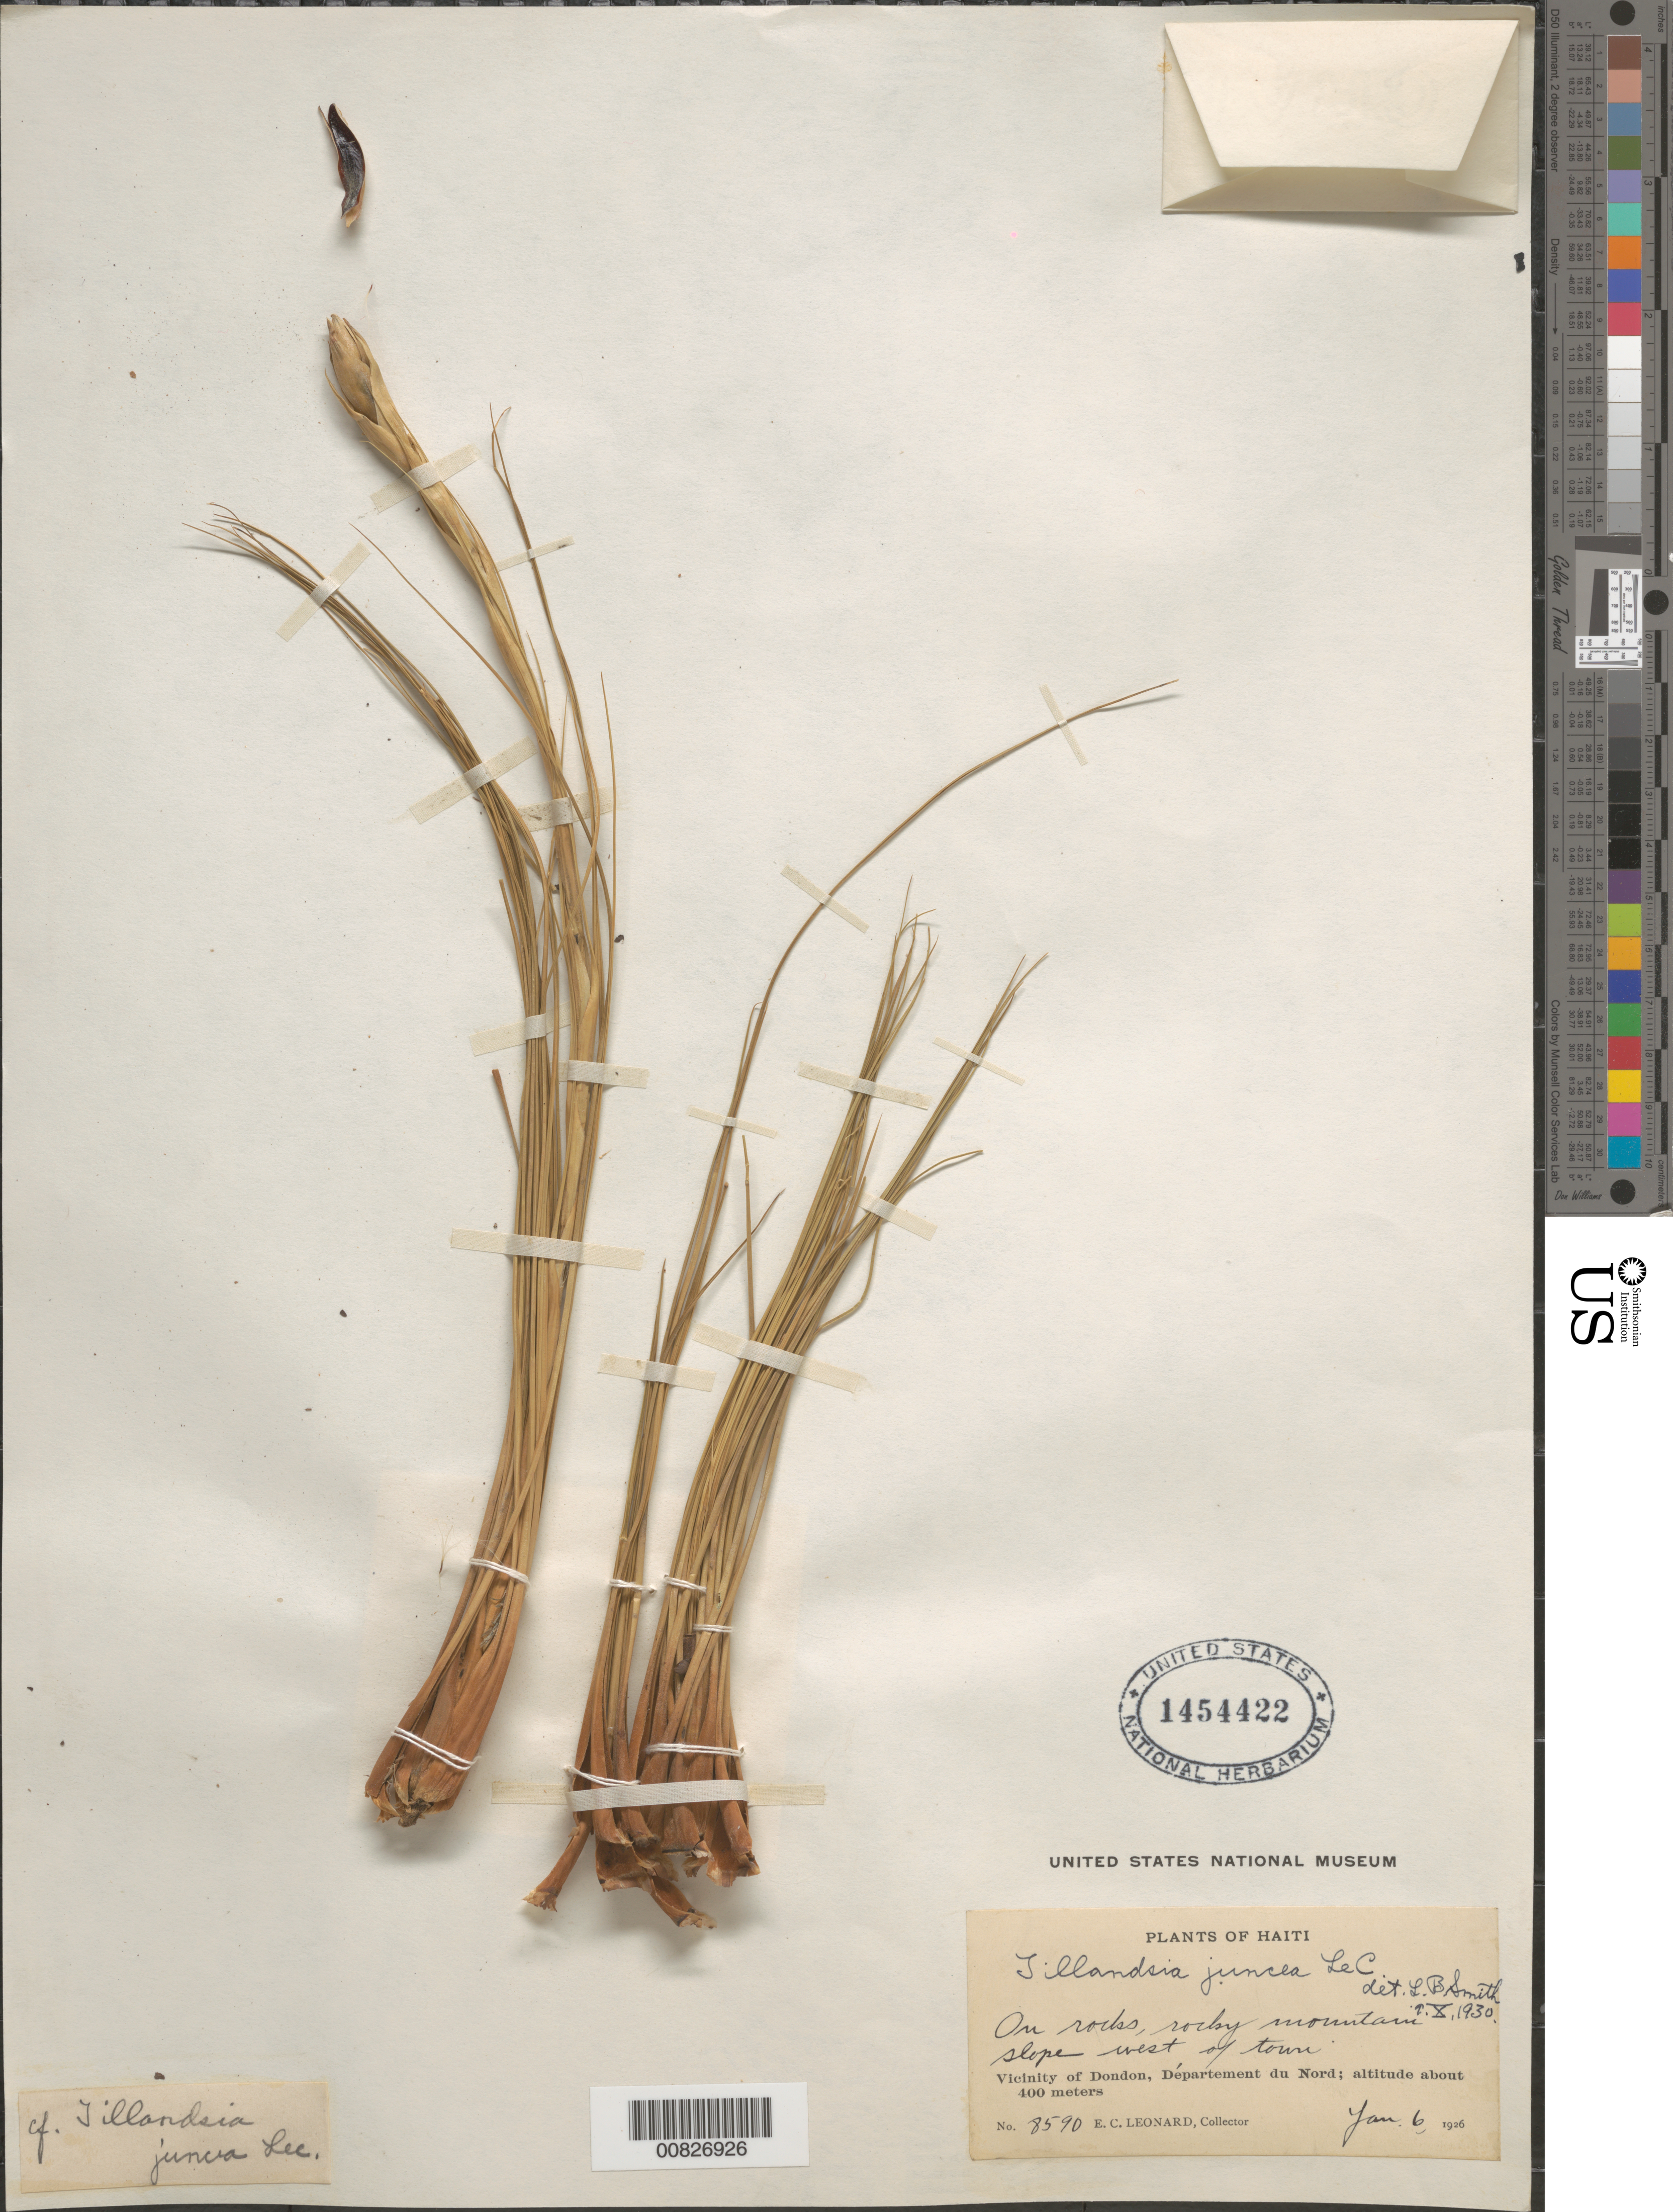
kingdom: Plantae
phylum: Tracheophyta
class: Liliopsida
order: Poales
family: Bromeliaceae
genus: Tillandsia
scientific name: Tillandsia juncea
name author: (Ruiz & Pav.) Poir.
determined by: Smith, Lyman B., (US), NMNH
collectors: E. C. Leonard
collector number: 8590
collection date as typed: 06 Jan 1926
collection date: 1926-01-06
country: Haiti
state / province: Nord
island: Hispaniola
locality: Vicinity of Dondon, Département du Nord. Rocky mountain, slope west of town.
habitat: On rocks.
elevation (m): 400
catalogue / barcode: US 1454422